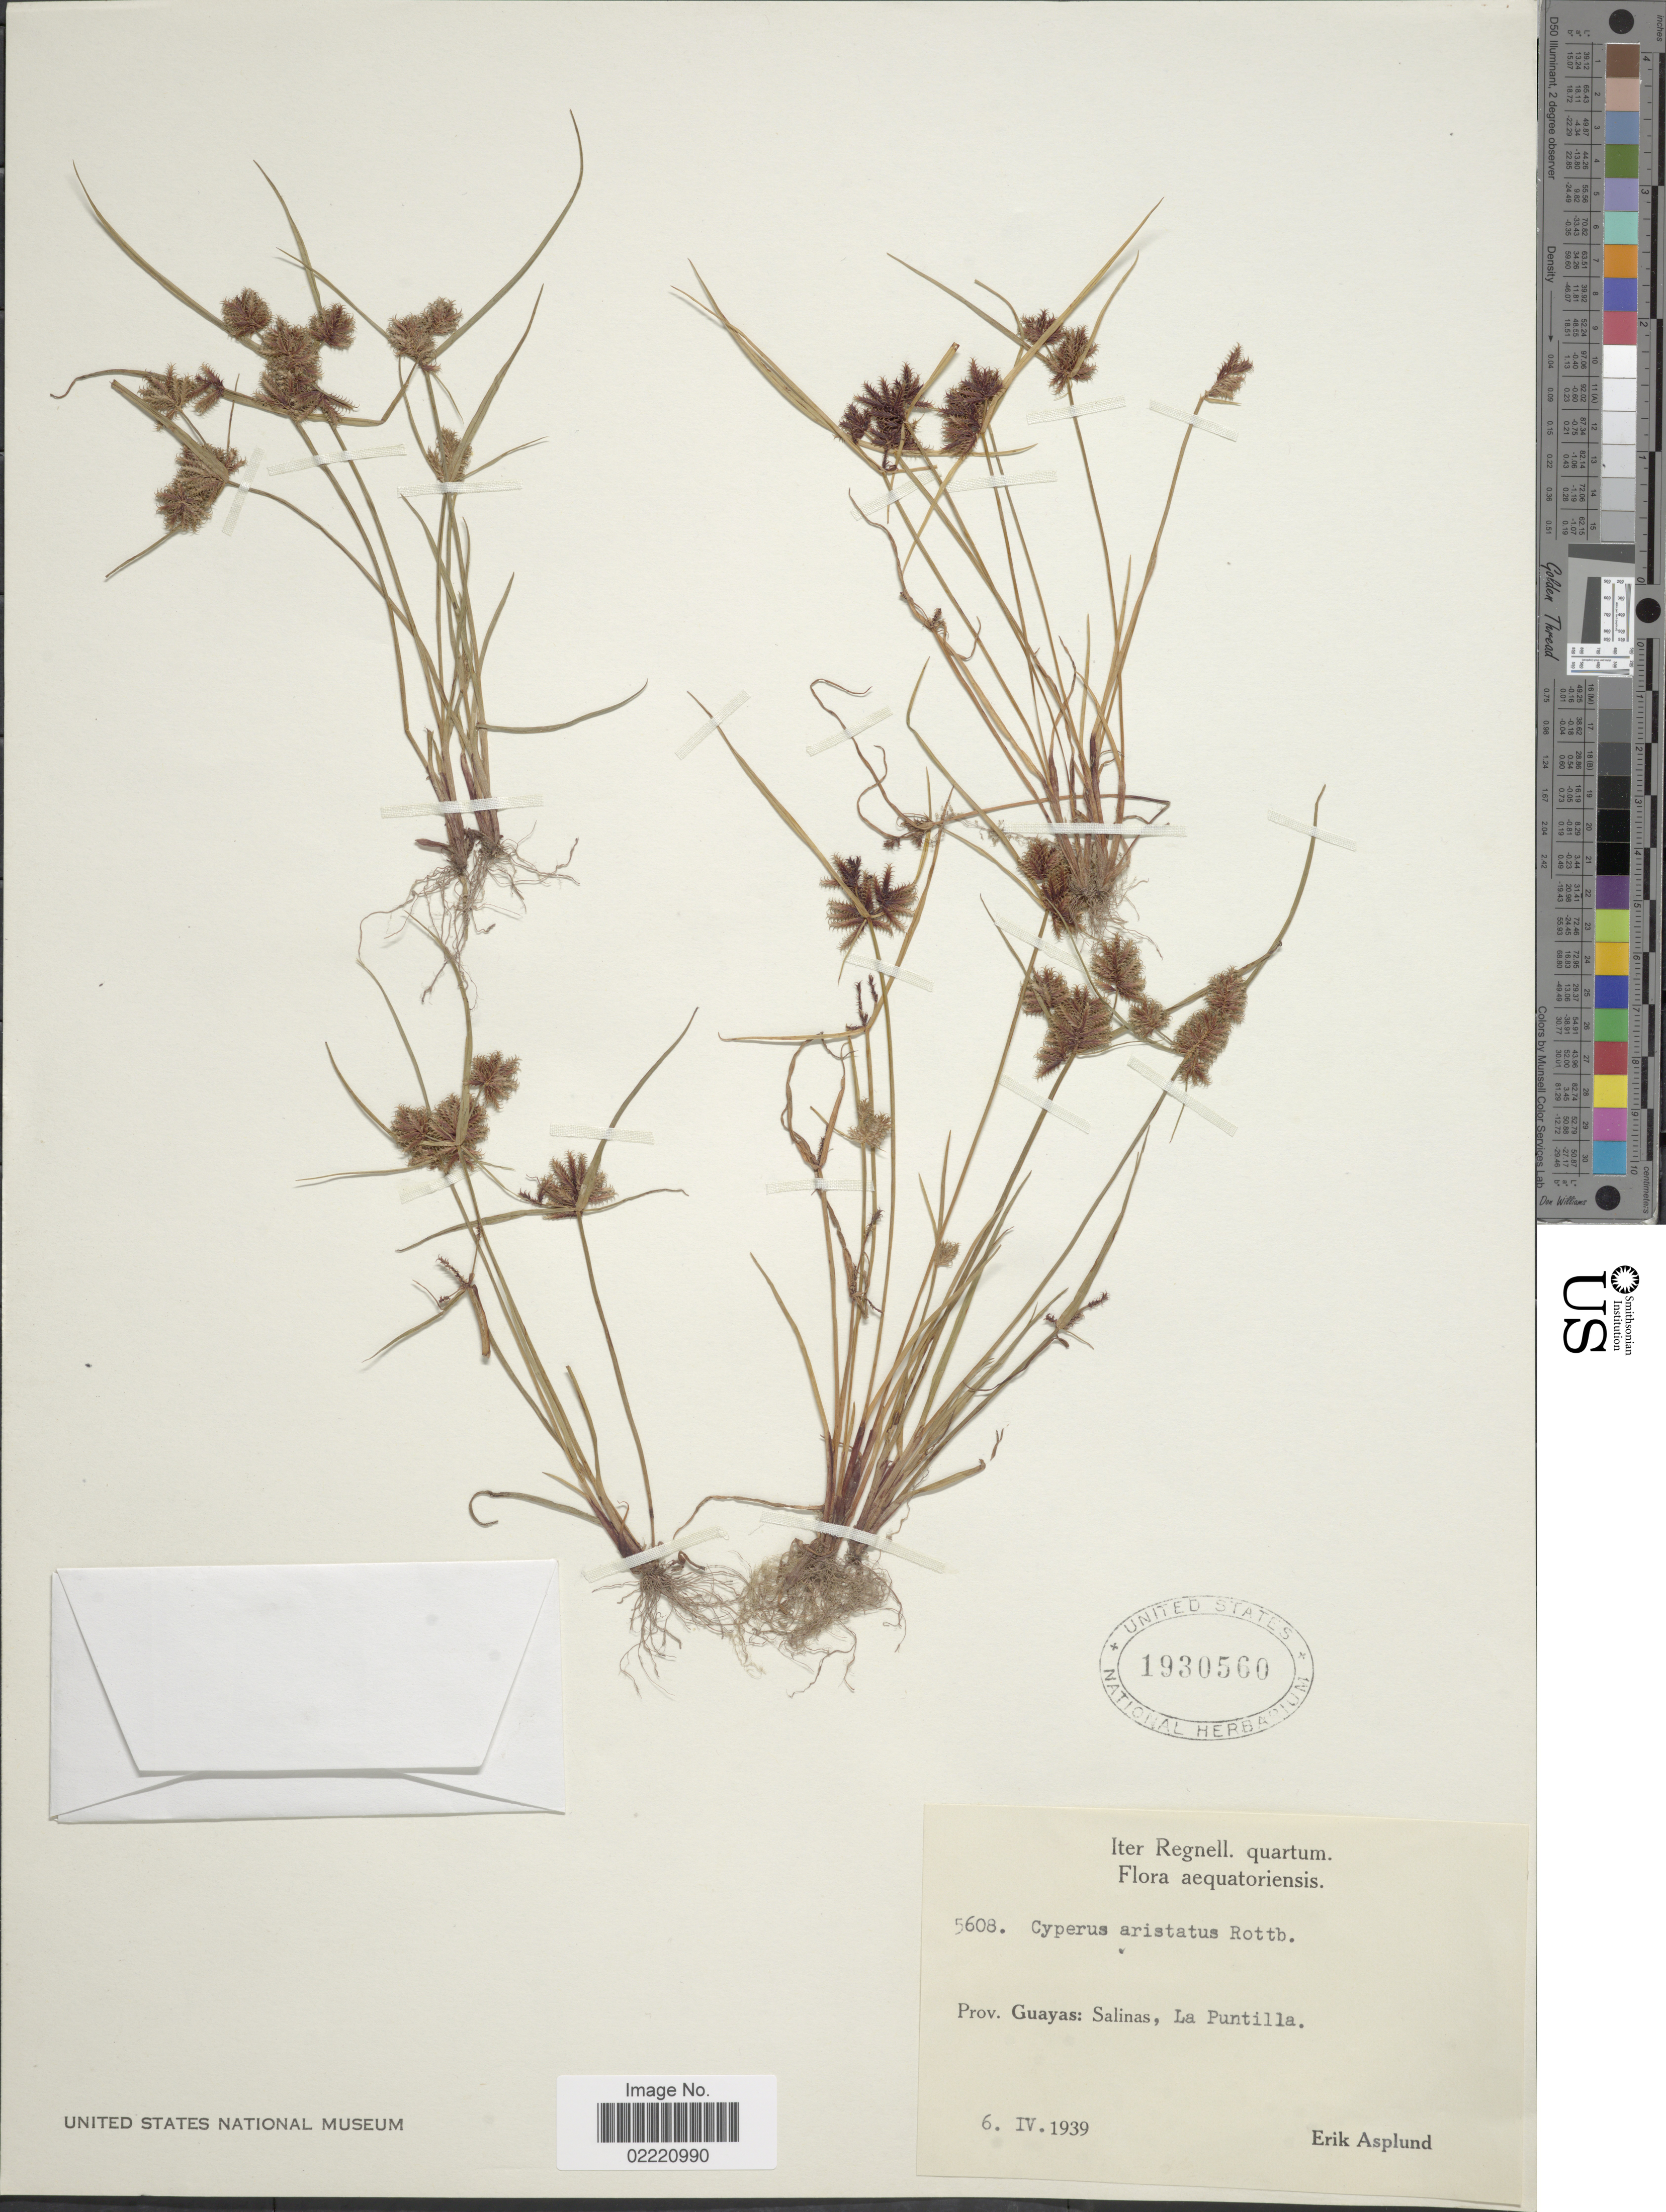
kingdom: Plantae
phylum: Tracheophyta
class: Liliopsida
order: Poales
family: Cyperaceae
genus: Cyperus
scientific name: Cyperus squarrosus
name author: L.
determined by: Strong, Mark T., (BOT), Smithsonian Institution - National Museum of Natural History (UNITED STATES)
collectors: E. Asplund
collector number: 5608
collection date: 1939-04-06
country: Ecuador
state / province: Guayas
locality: Salinas, La Puntilla.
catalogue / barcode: US 1930560